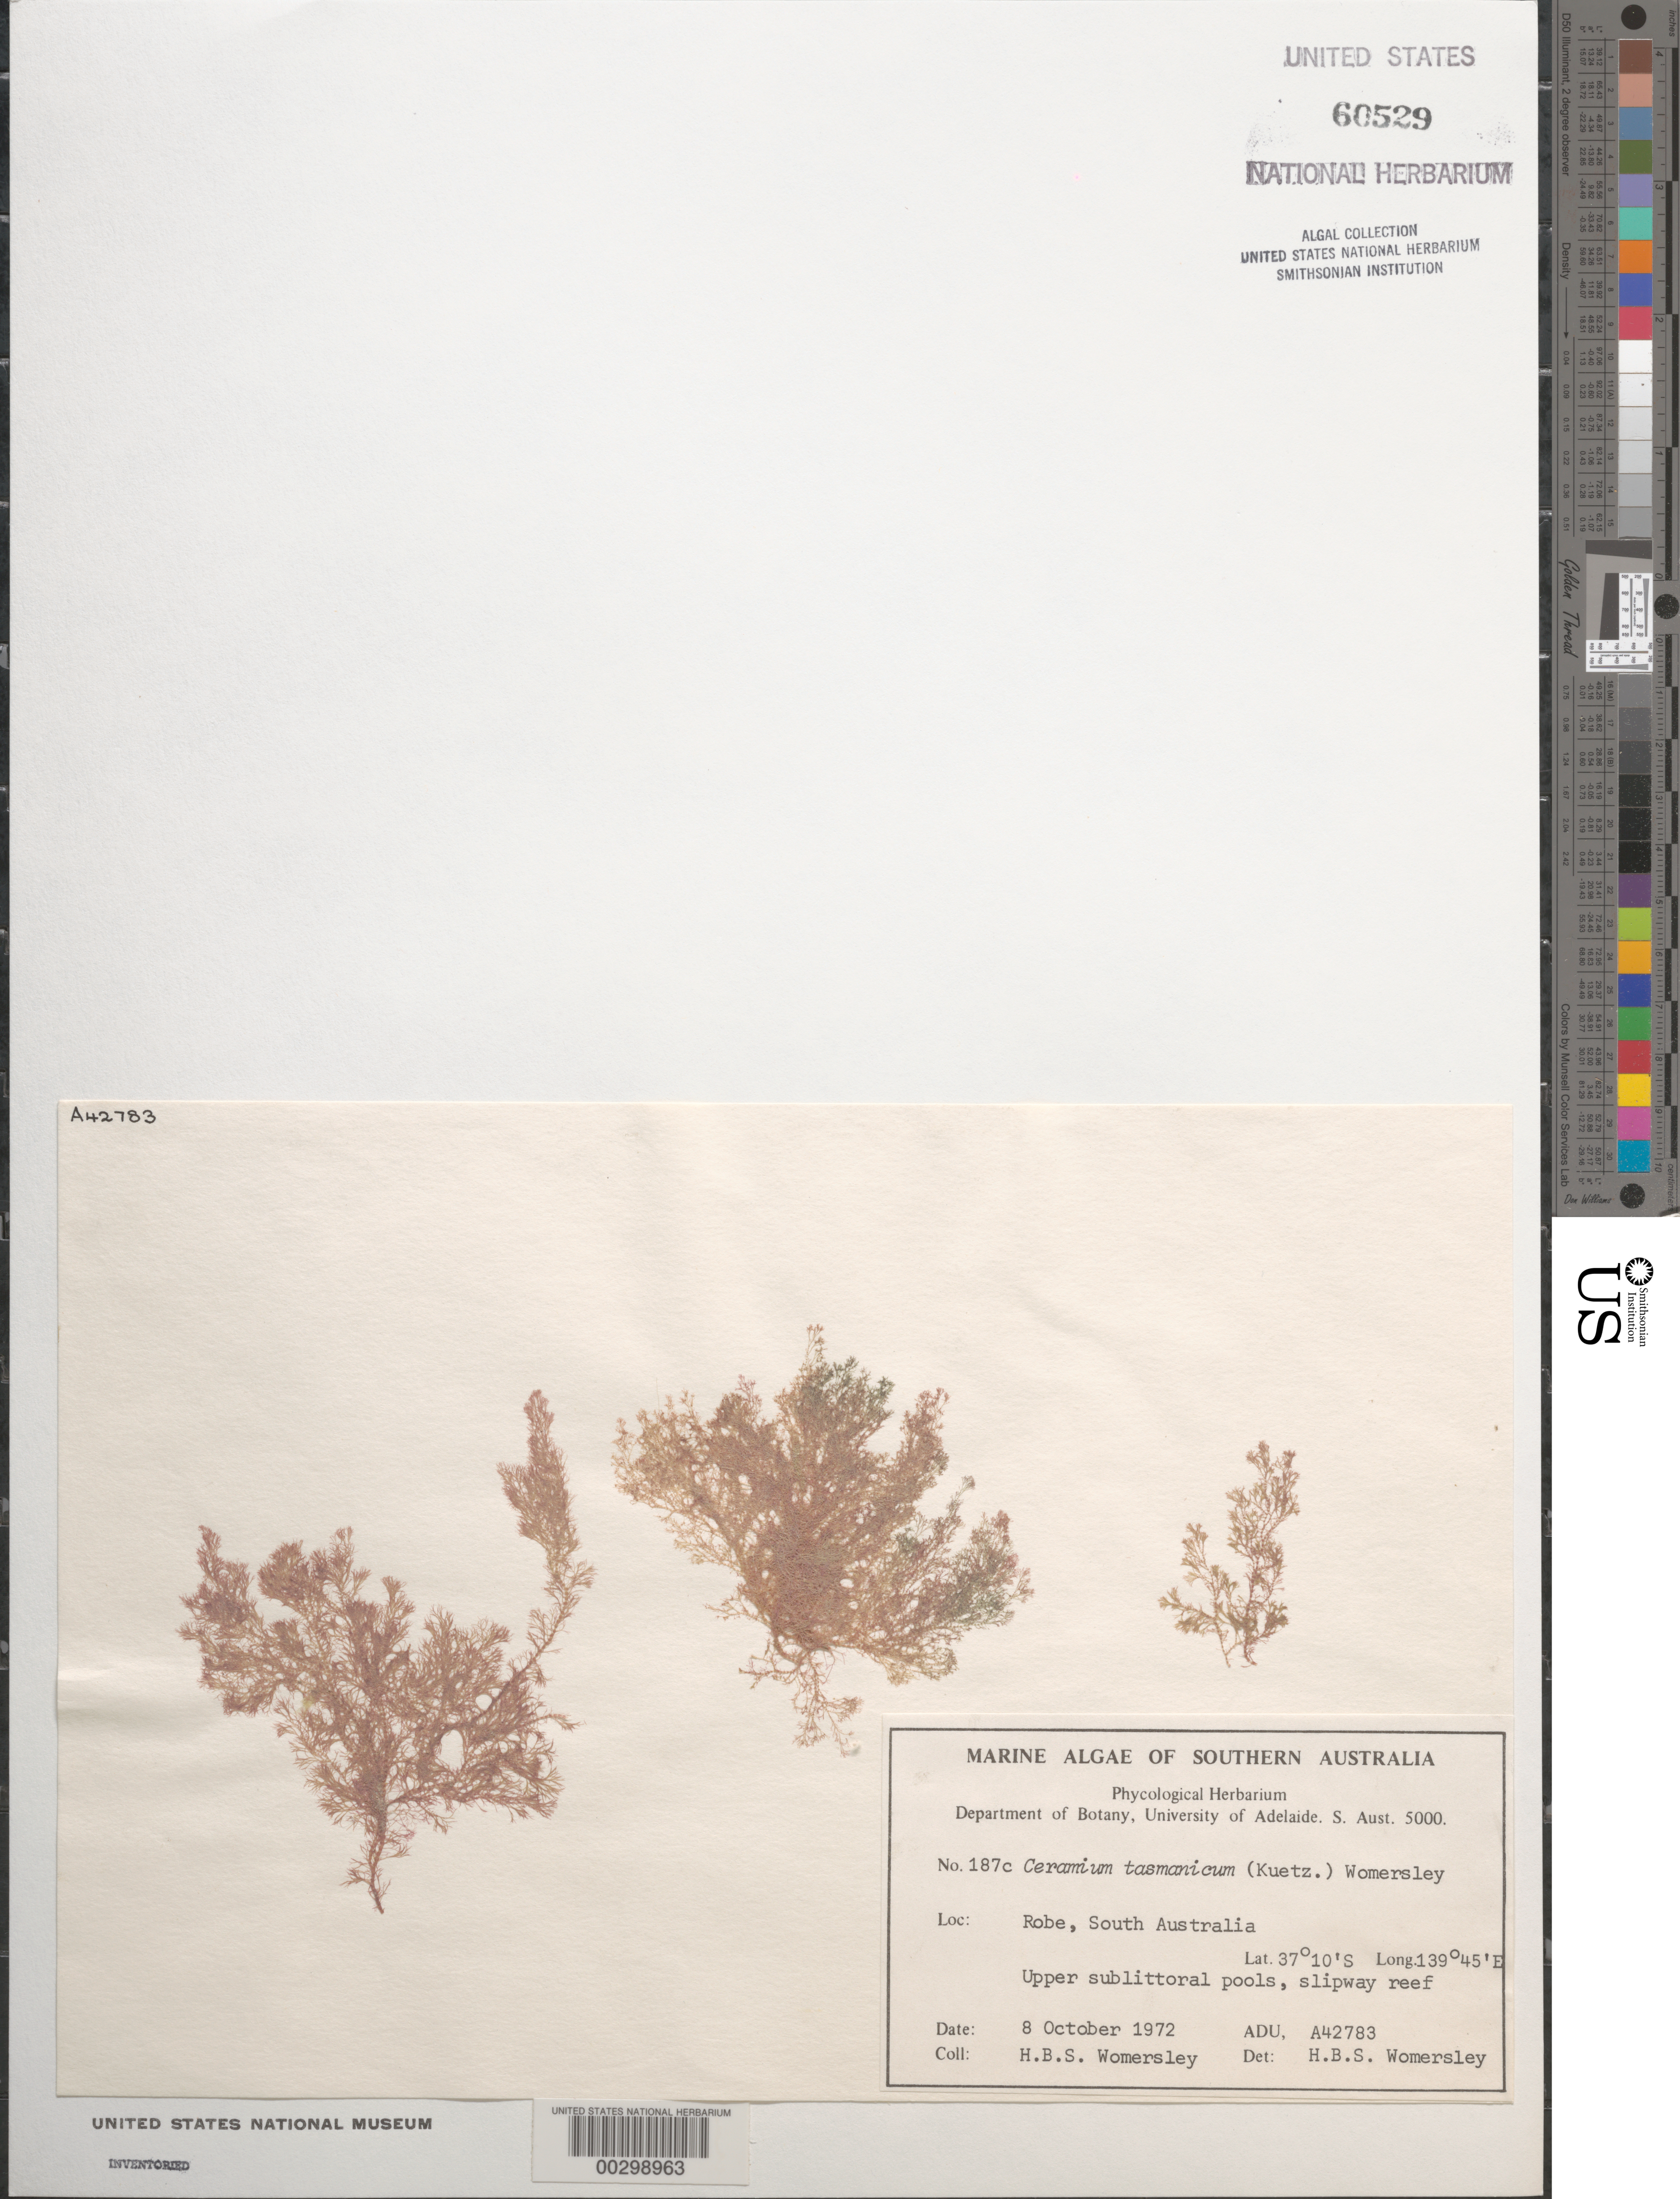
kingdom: Plantae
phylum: Rhodophyta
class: Florideophyceae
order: Ceramiales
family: Ceramiaceae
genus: Ceramium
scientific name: Ceramium tasmanicum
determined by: Womersley, H. B. S.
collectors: H. B. S. Womersley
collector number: ADU A43783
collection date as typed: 08 Oct 1972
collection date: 1972-10-08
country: Australia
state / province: South Australia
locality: Robe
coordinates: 37 10' S, 139 45' E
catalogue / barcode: US 60529